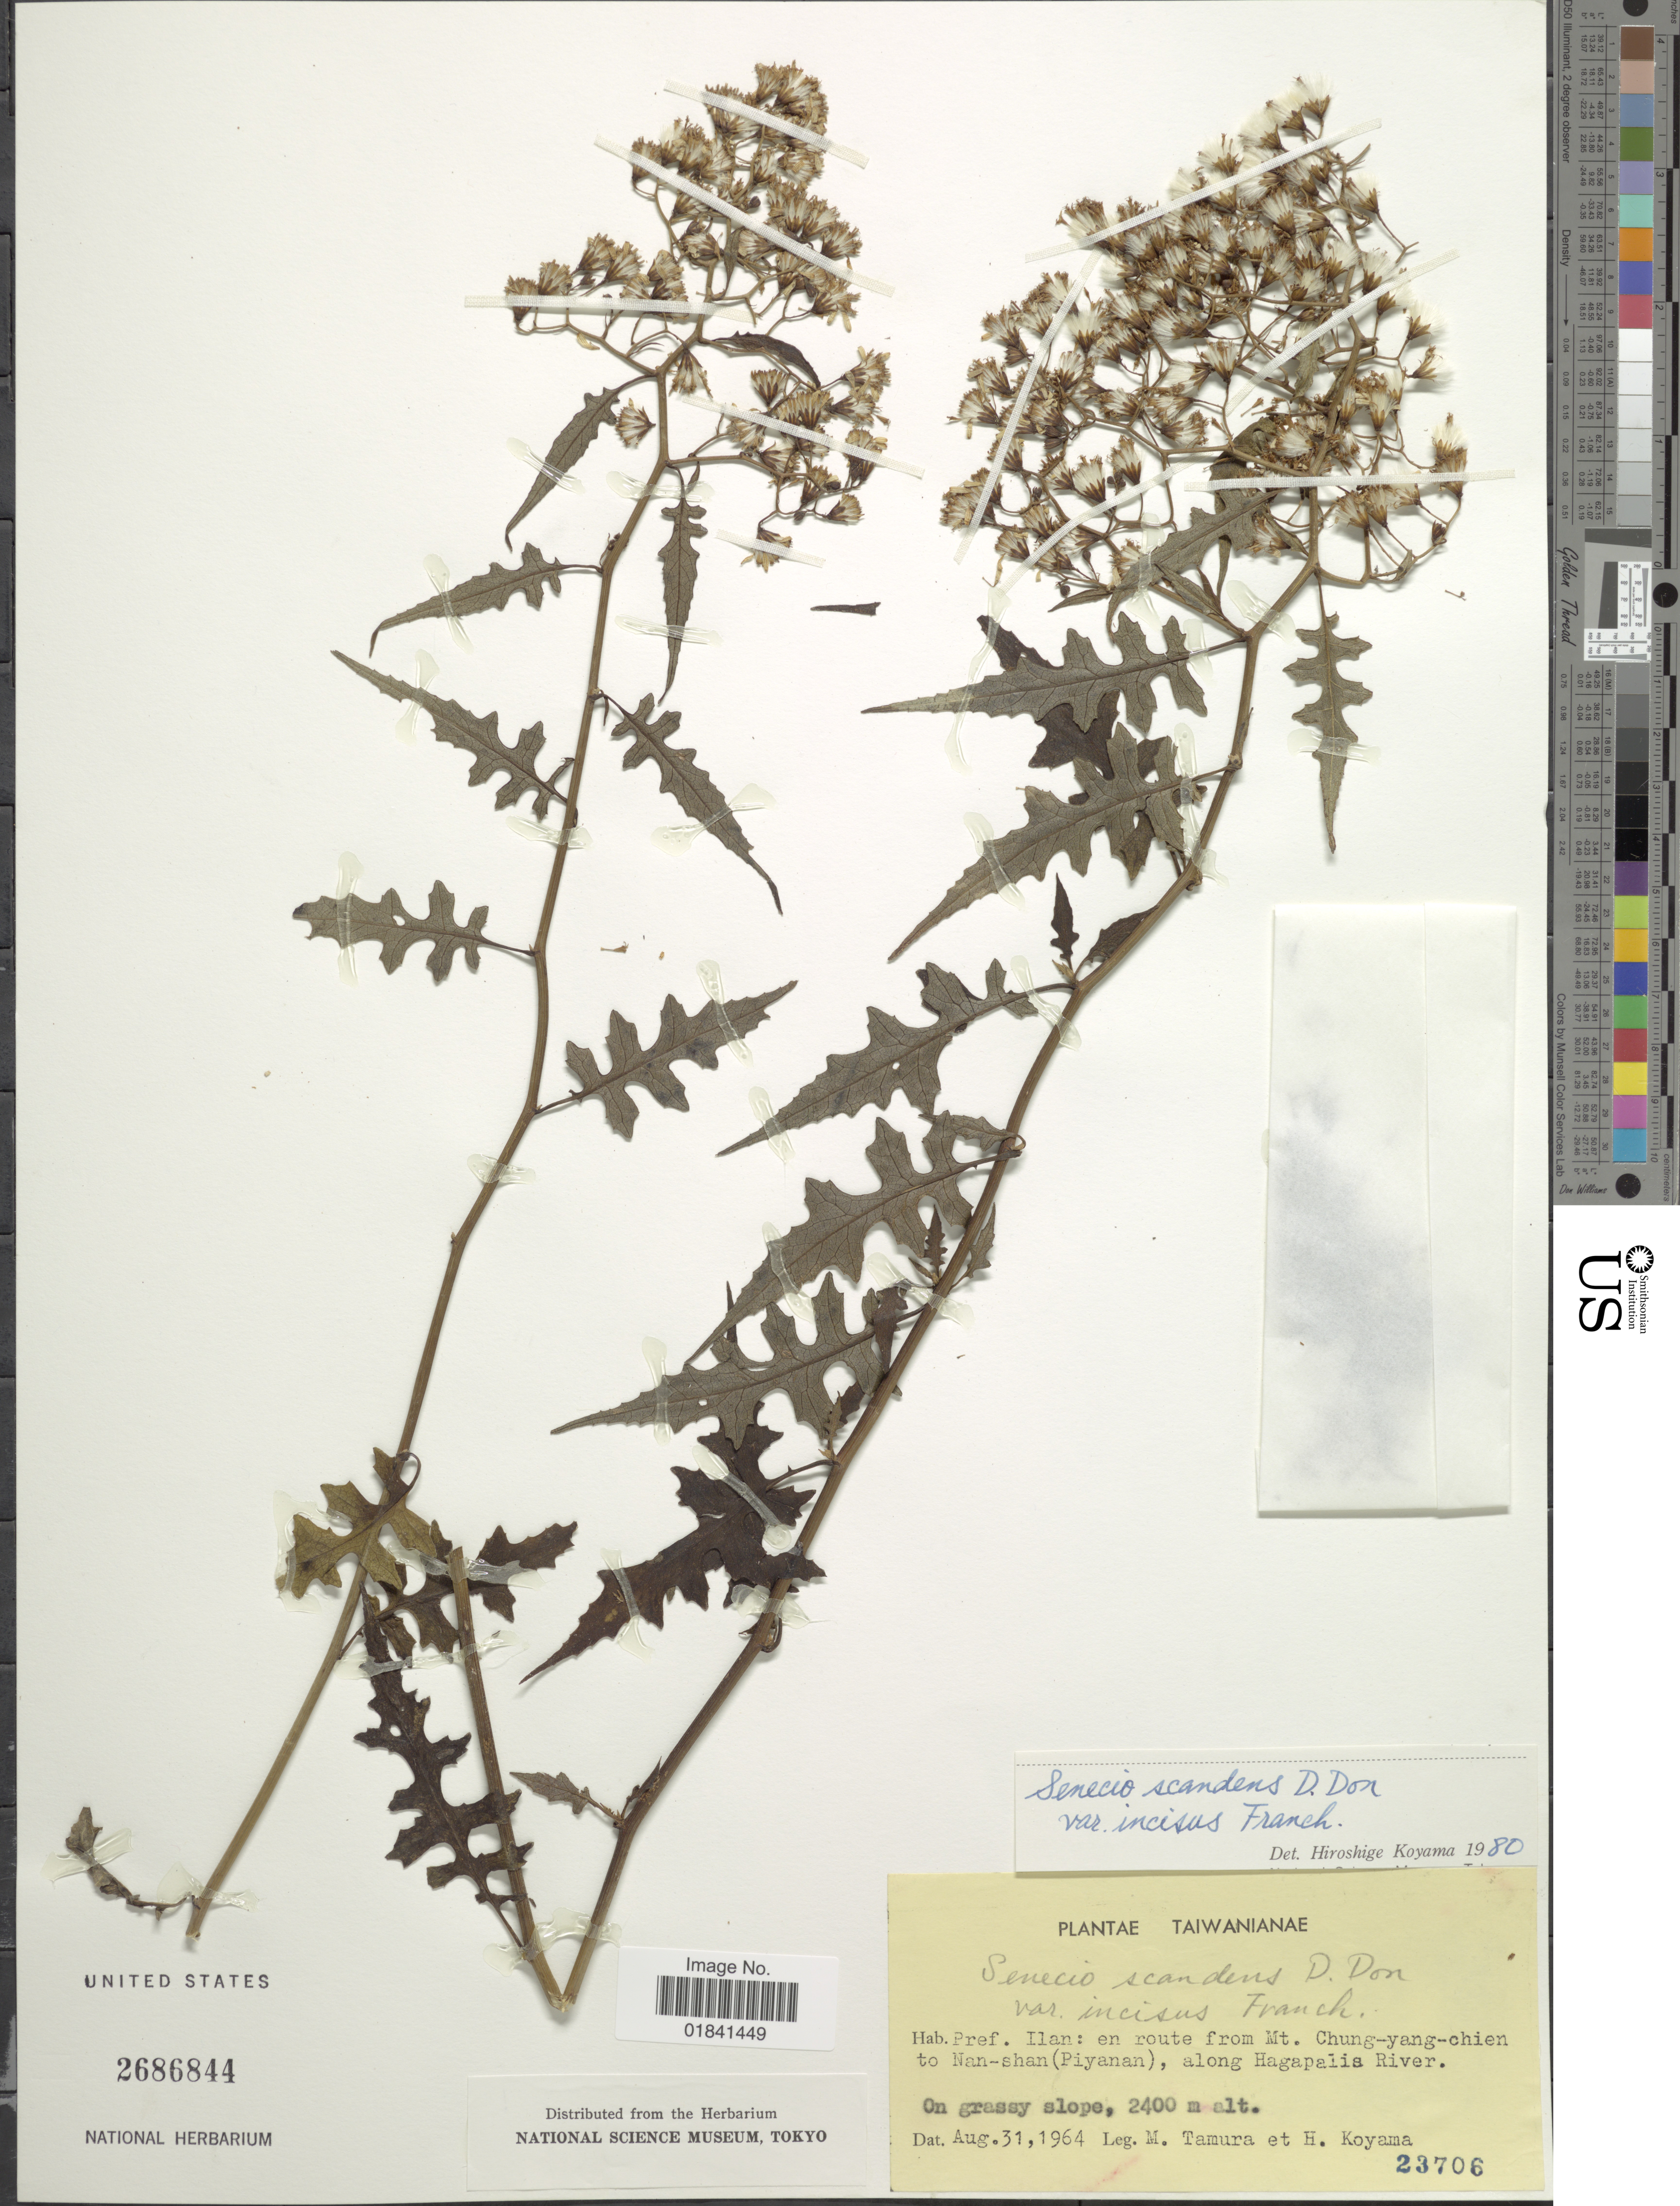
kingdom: Plantae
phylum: Tracheophyta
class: Magnoliopsida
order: Asterales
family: Asteraceae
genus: Senecio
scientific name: Senecio scandens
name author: Buch.-Ham. ex D. Don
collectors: M. Tamura & H. Koyama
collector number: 23706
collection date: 1964-08-31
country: Taiwan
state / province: Ilan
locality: Pref. Ilan: en route from Mt. Chung-yang-chien to Nan-shan (Piyanan), along Hagapalis River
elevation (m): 2400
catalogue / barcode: US 2686844